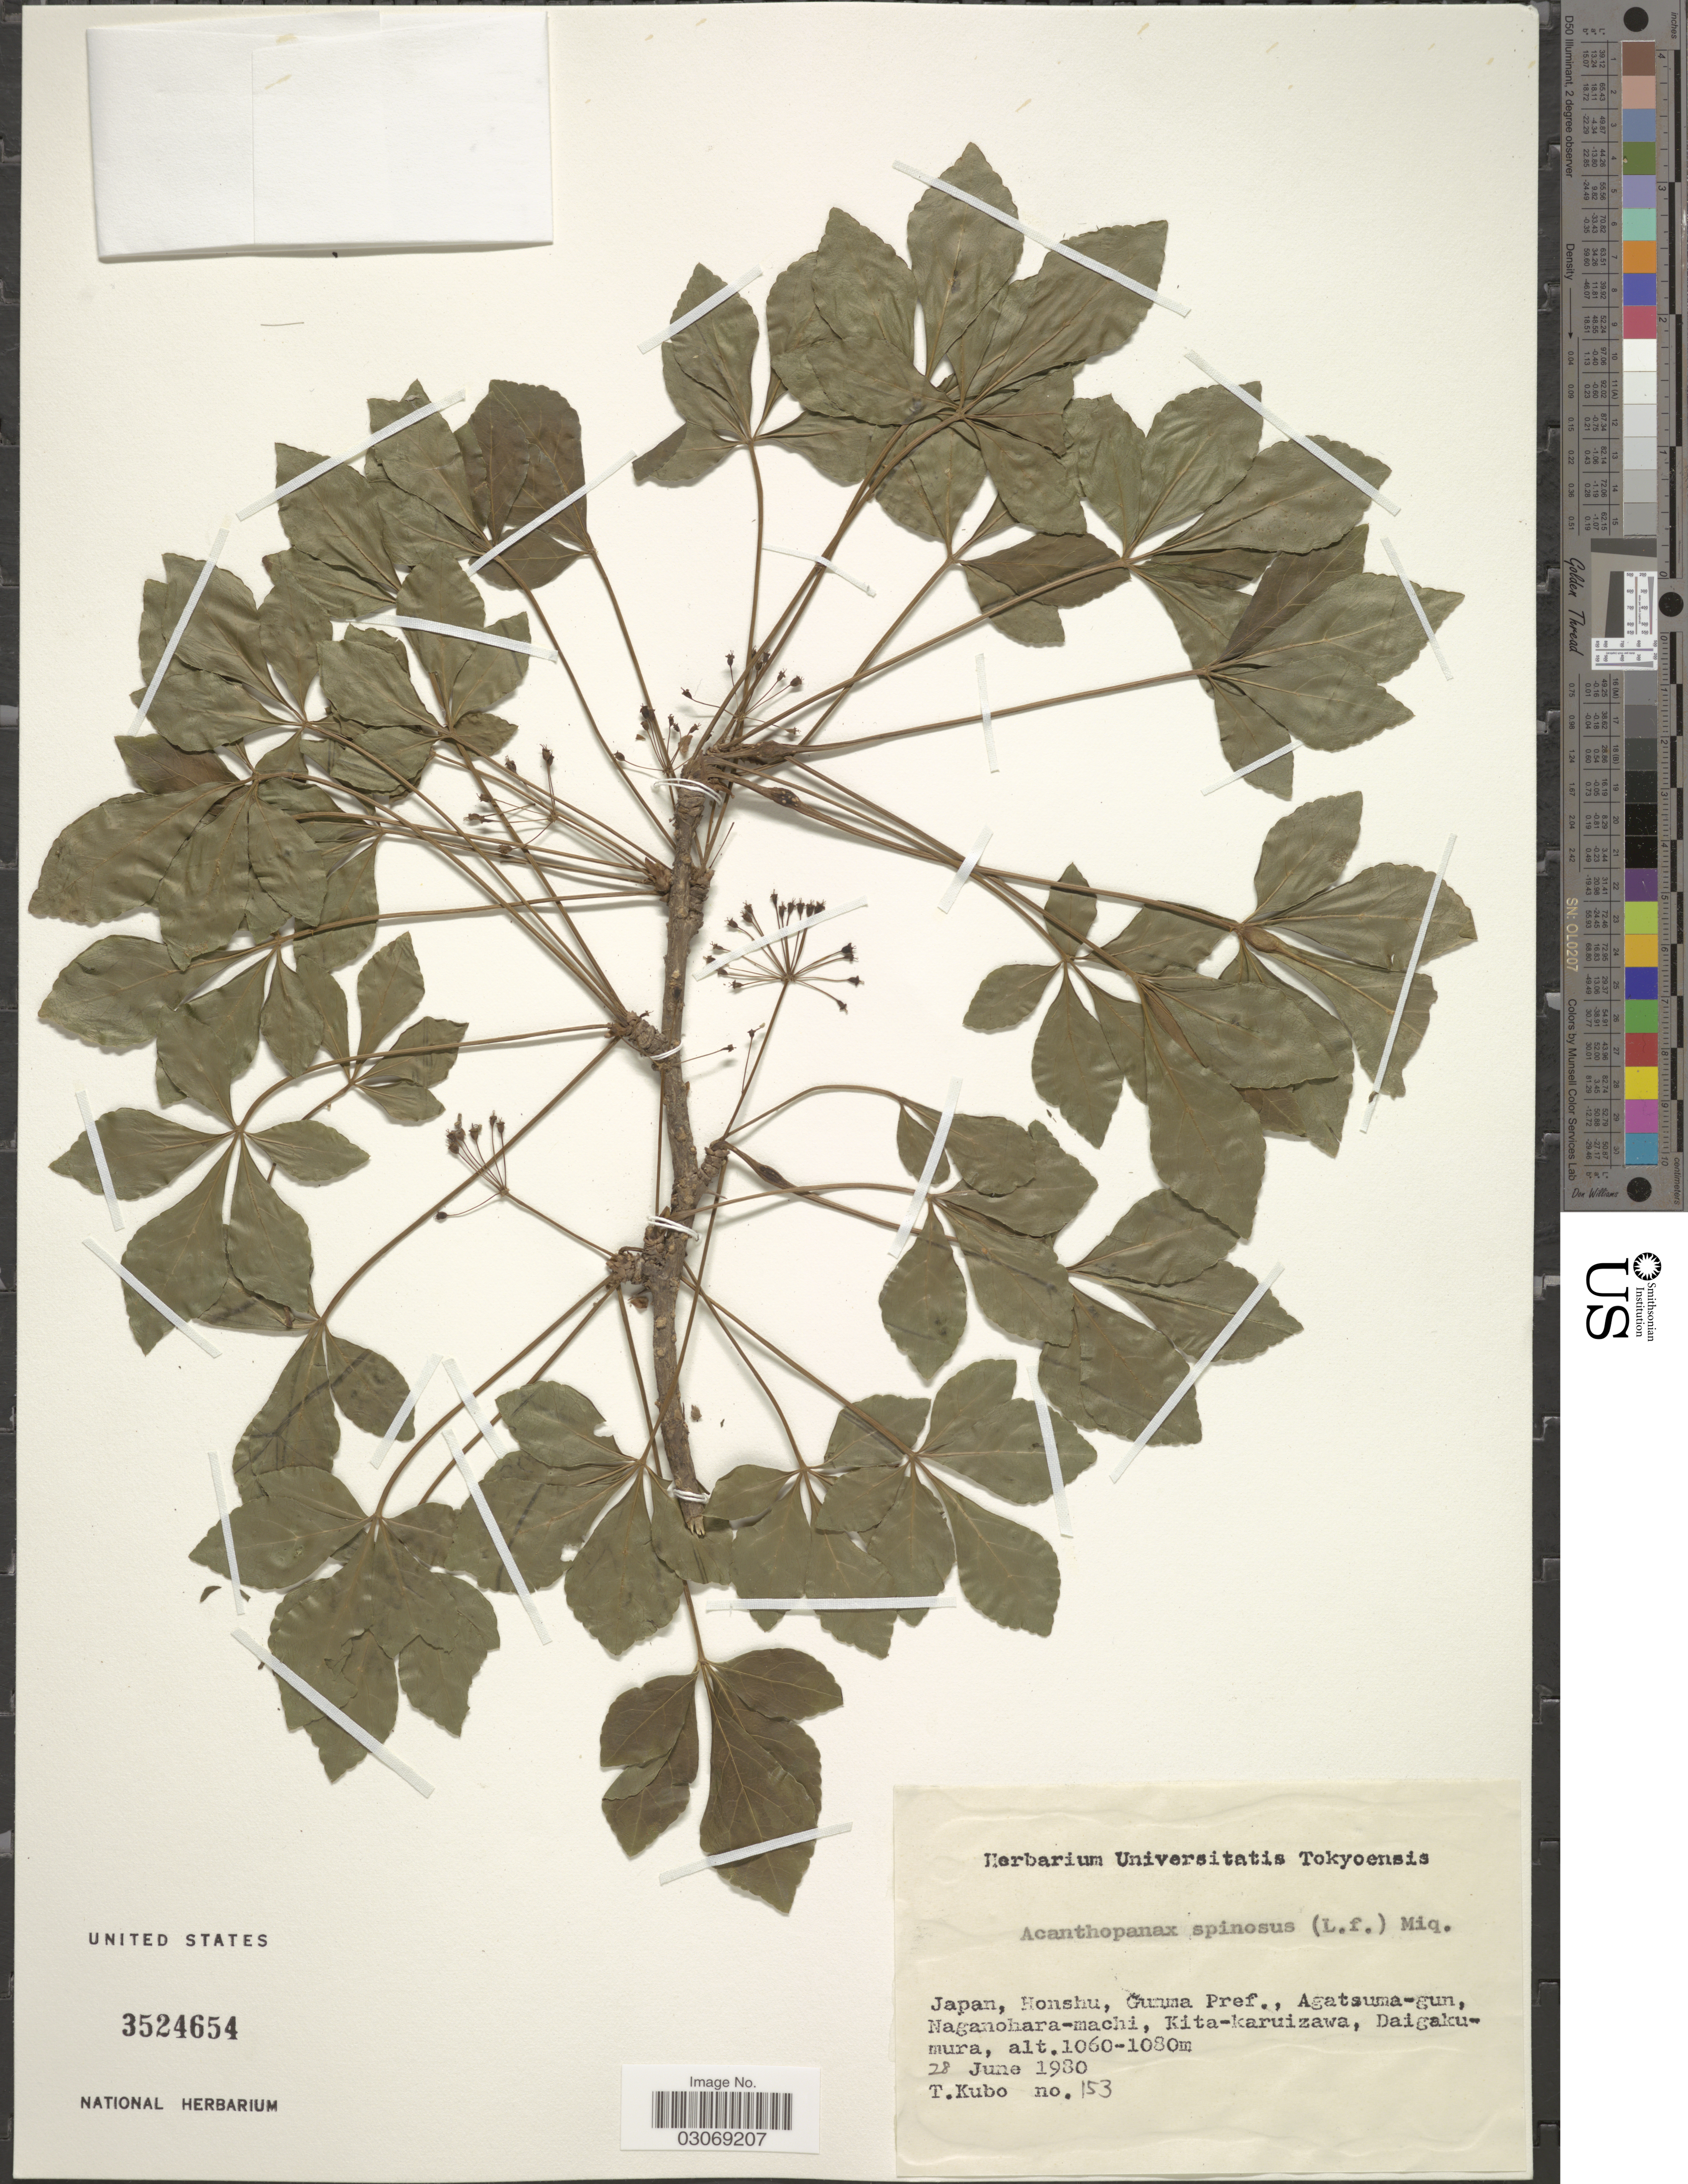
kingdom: Plantae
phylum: Tracheophyta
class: Magnoliopsida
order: Apiales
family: Araliaceae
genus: Eleutherococcus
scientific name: Eleutherococcus japonicus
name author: (Harms) Nakai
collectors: T. Kubo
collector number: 153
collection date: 1980-06-28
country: Japan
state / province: Gunma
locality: Honshu, Gunma Pref., Agatsuma-gun, Naganohara-machi, Kita-karuizawa, Daigakumura.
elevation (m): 1060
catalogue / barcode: US 3524654